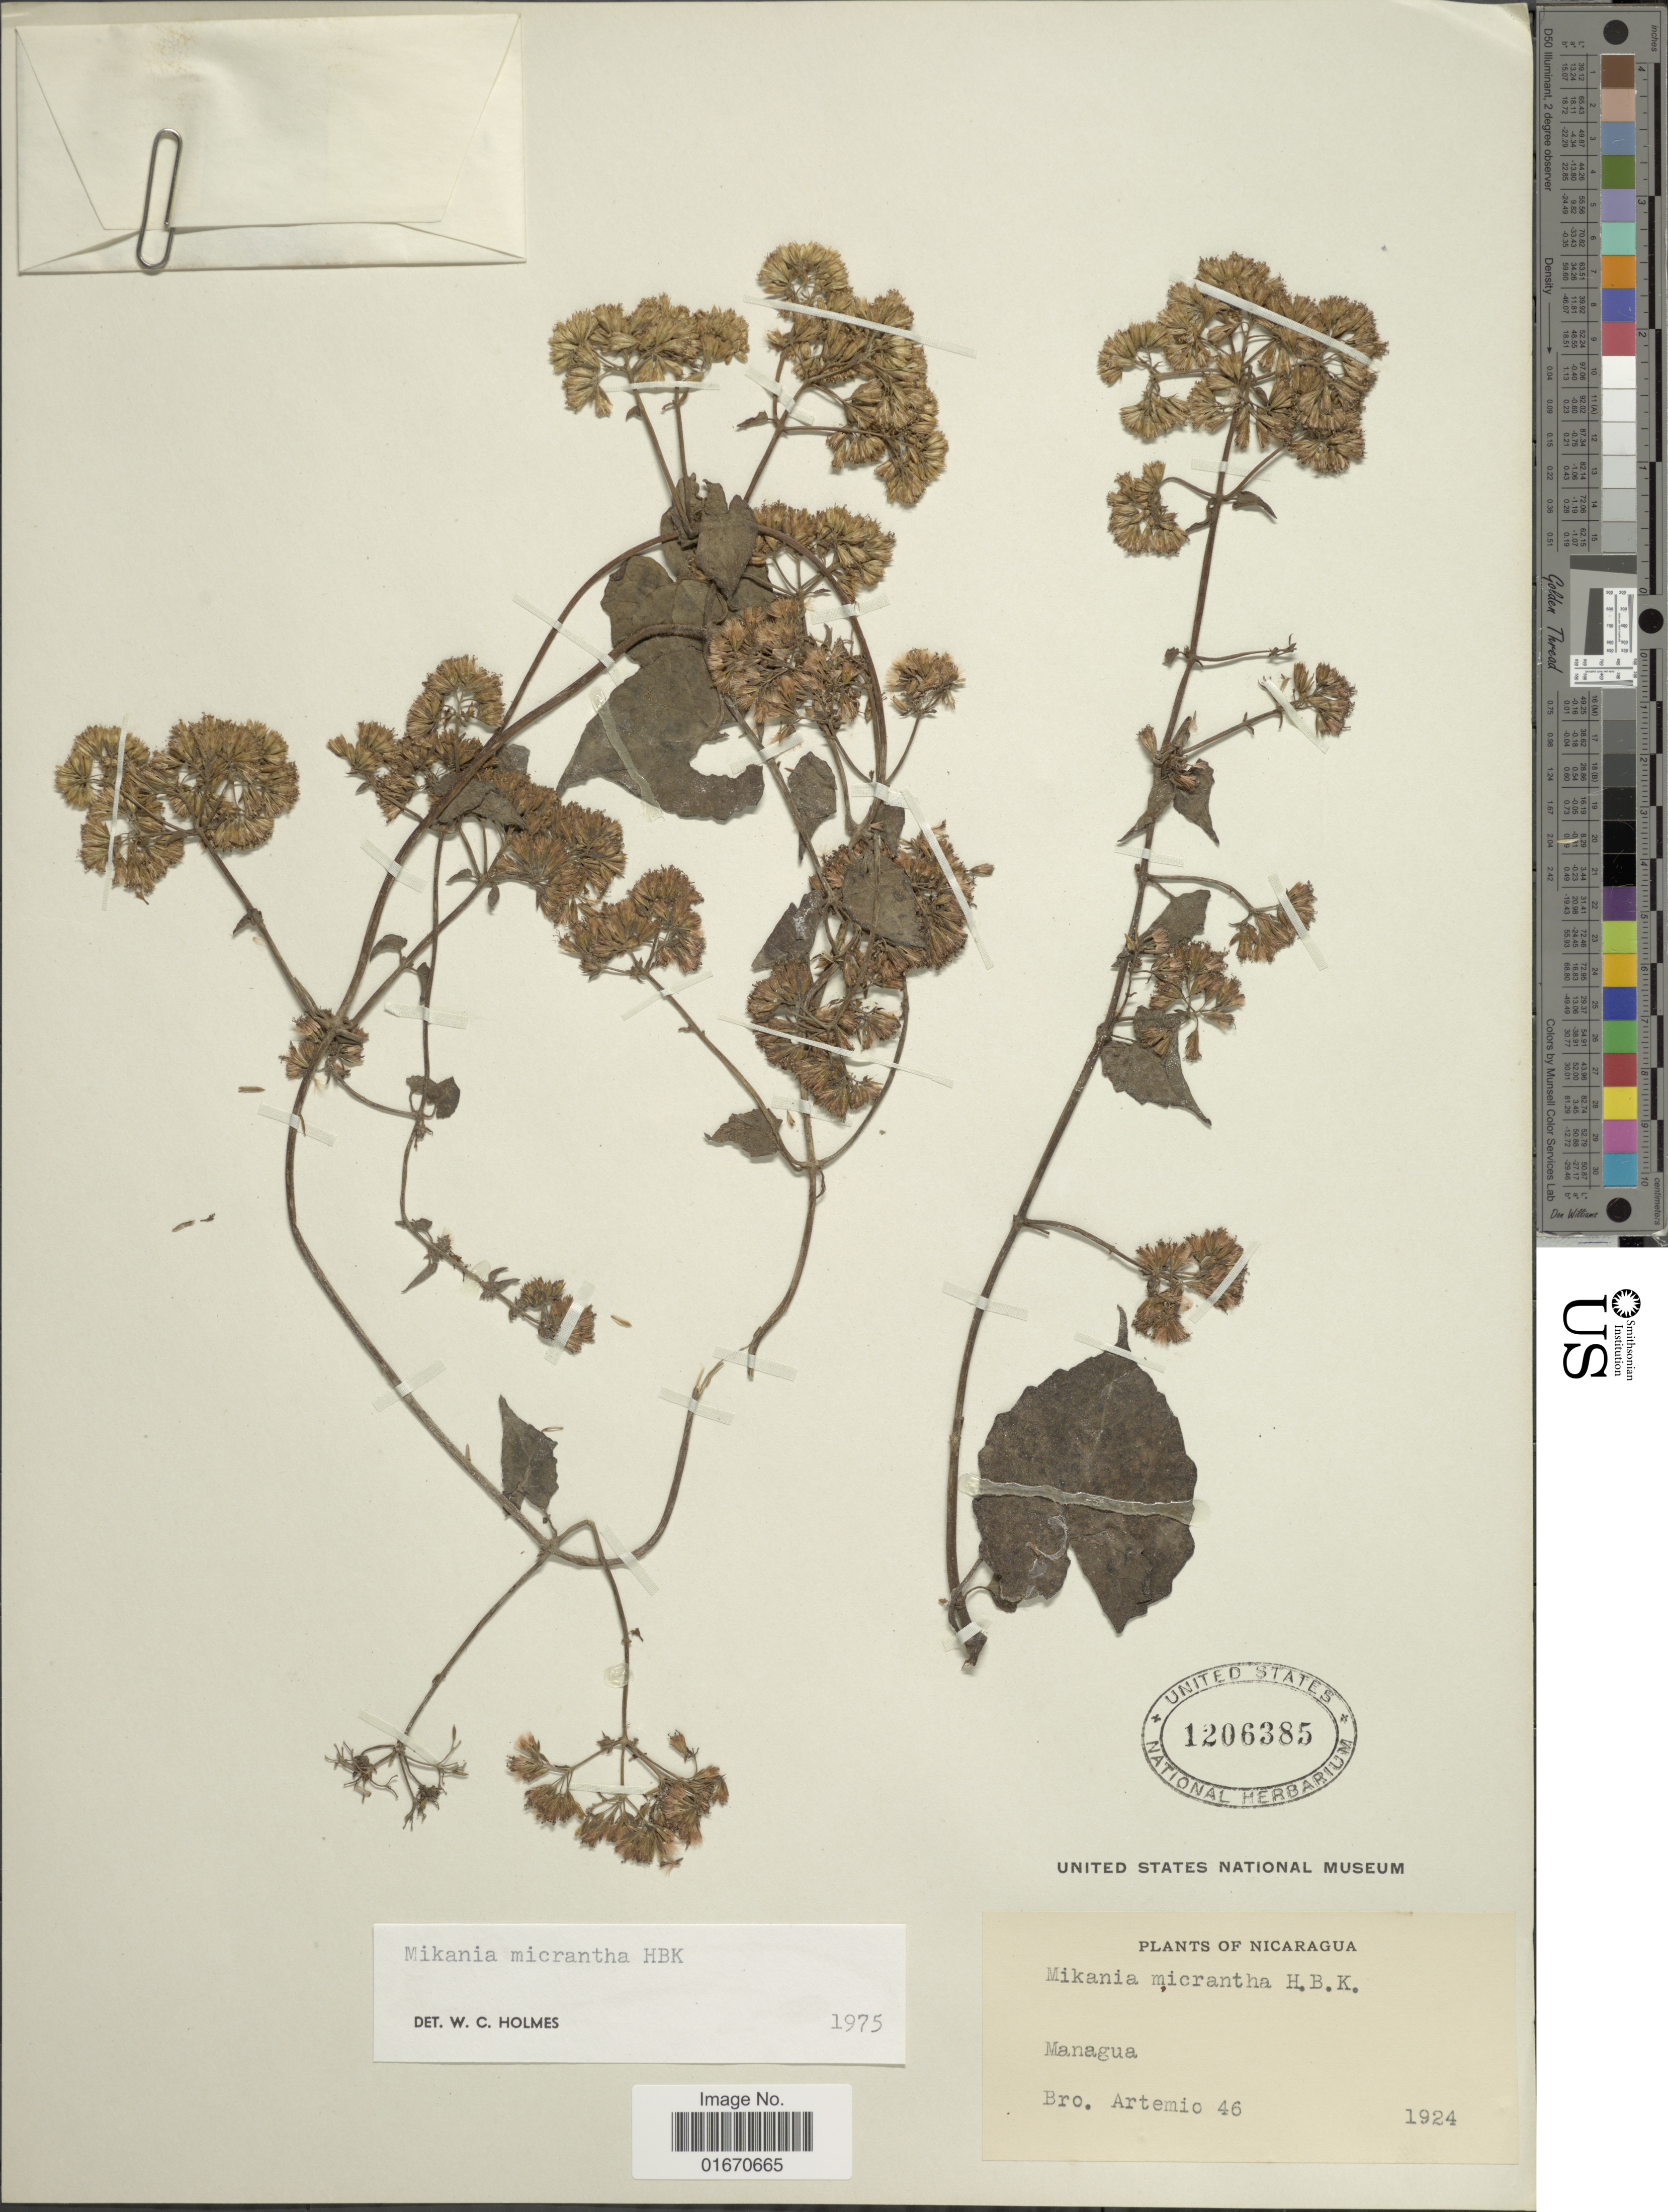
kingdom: Plantae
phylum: Tracheophyta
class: Magnoliopsida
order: Asterales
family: Asteraceae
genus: Mikania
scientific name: Mikania micrantha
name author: Kunth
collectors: B. Artemio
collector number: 46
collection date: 1924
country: Nicaragua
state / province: Managua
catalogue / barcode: US 1206385